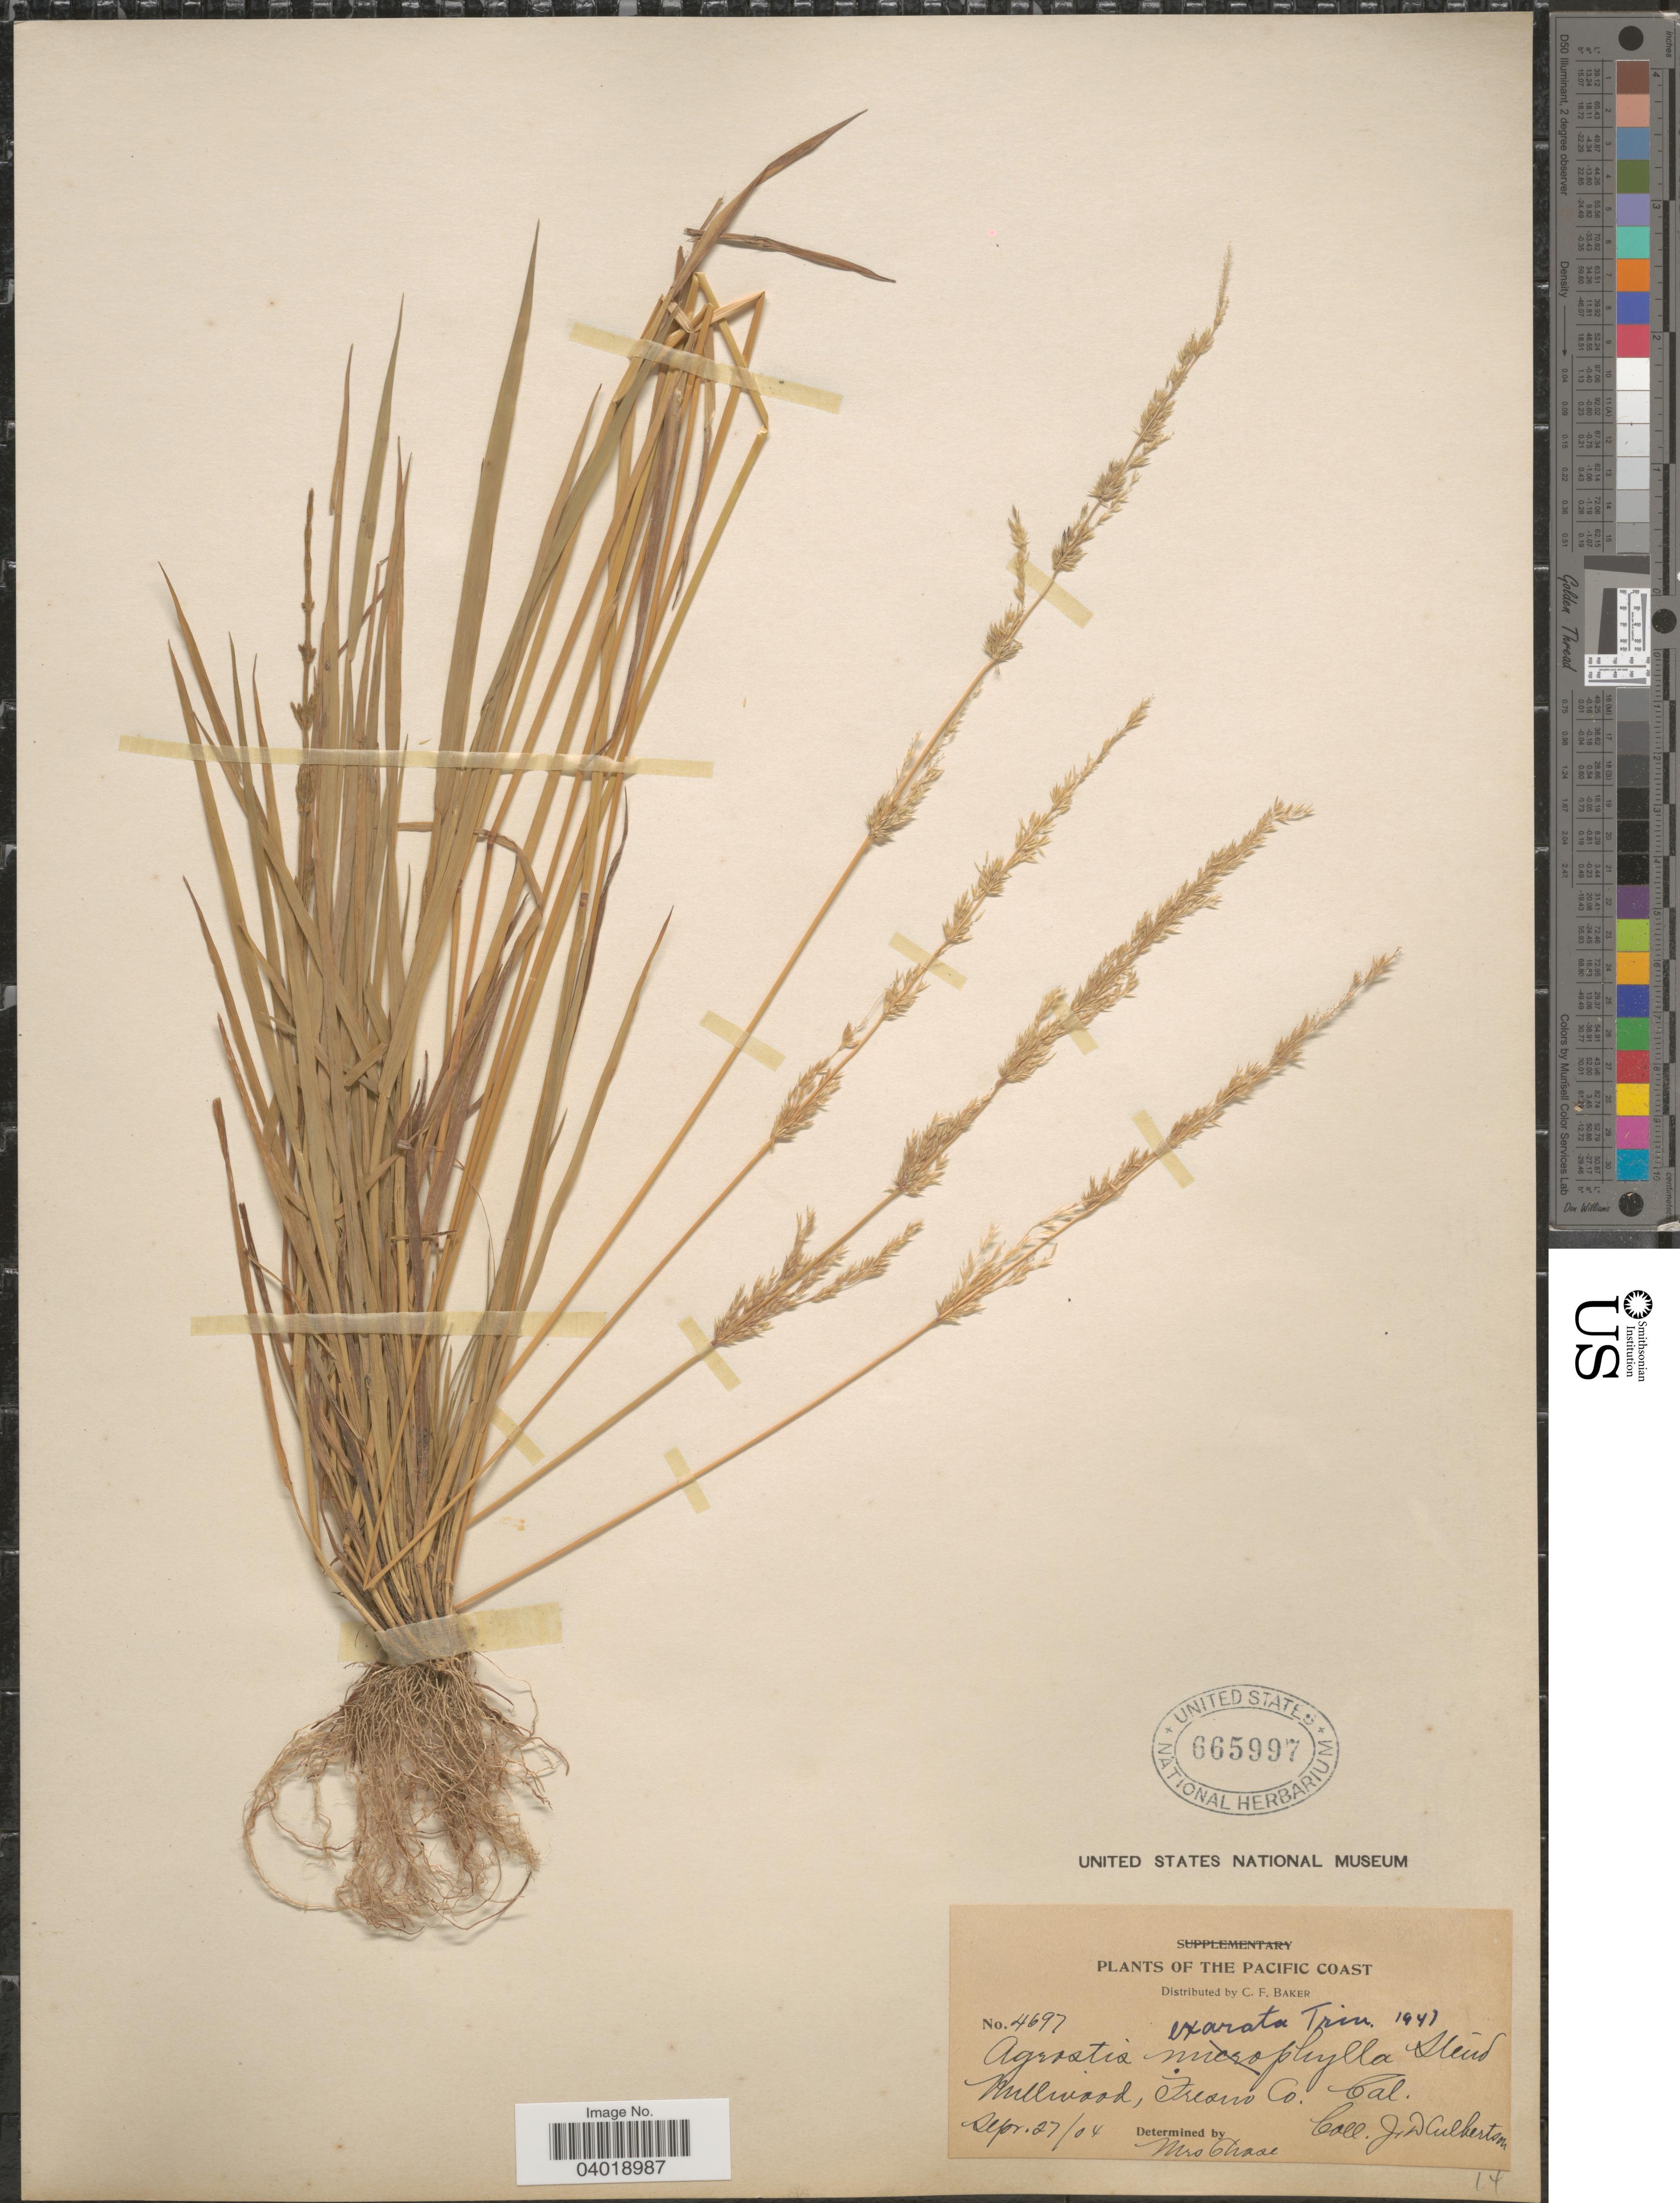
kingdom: Plantae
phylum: Tracheophyta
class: Liliopsida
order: Poales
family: Poaceae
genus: Agrostis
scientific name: Agrostis exarata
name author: Trin.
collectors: J. Culbertson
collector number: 4697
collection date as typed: Transcribed d/m/y: 27/9/4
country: United States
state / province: California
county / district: Fresno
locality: The Pacific Coast. Millwood, Fresno Co.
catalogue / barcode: US 665997